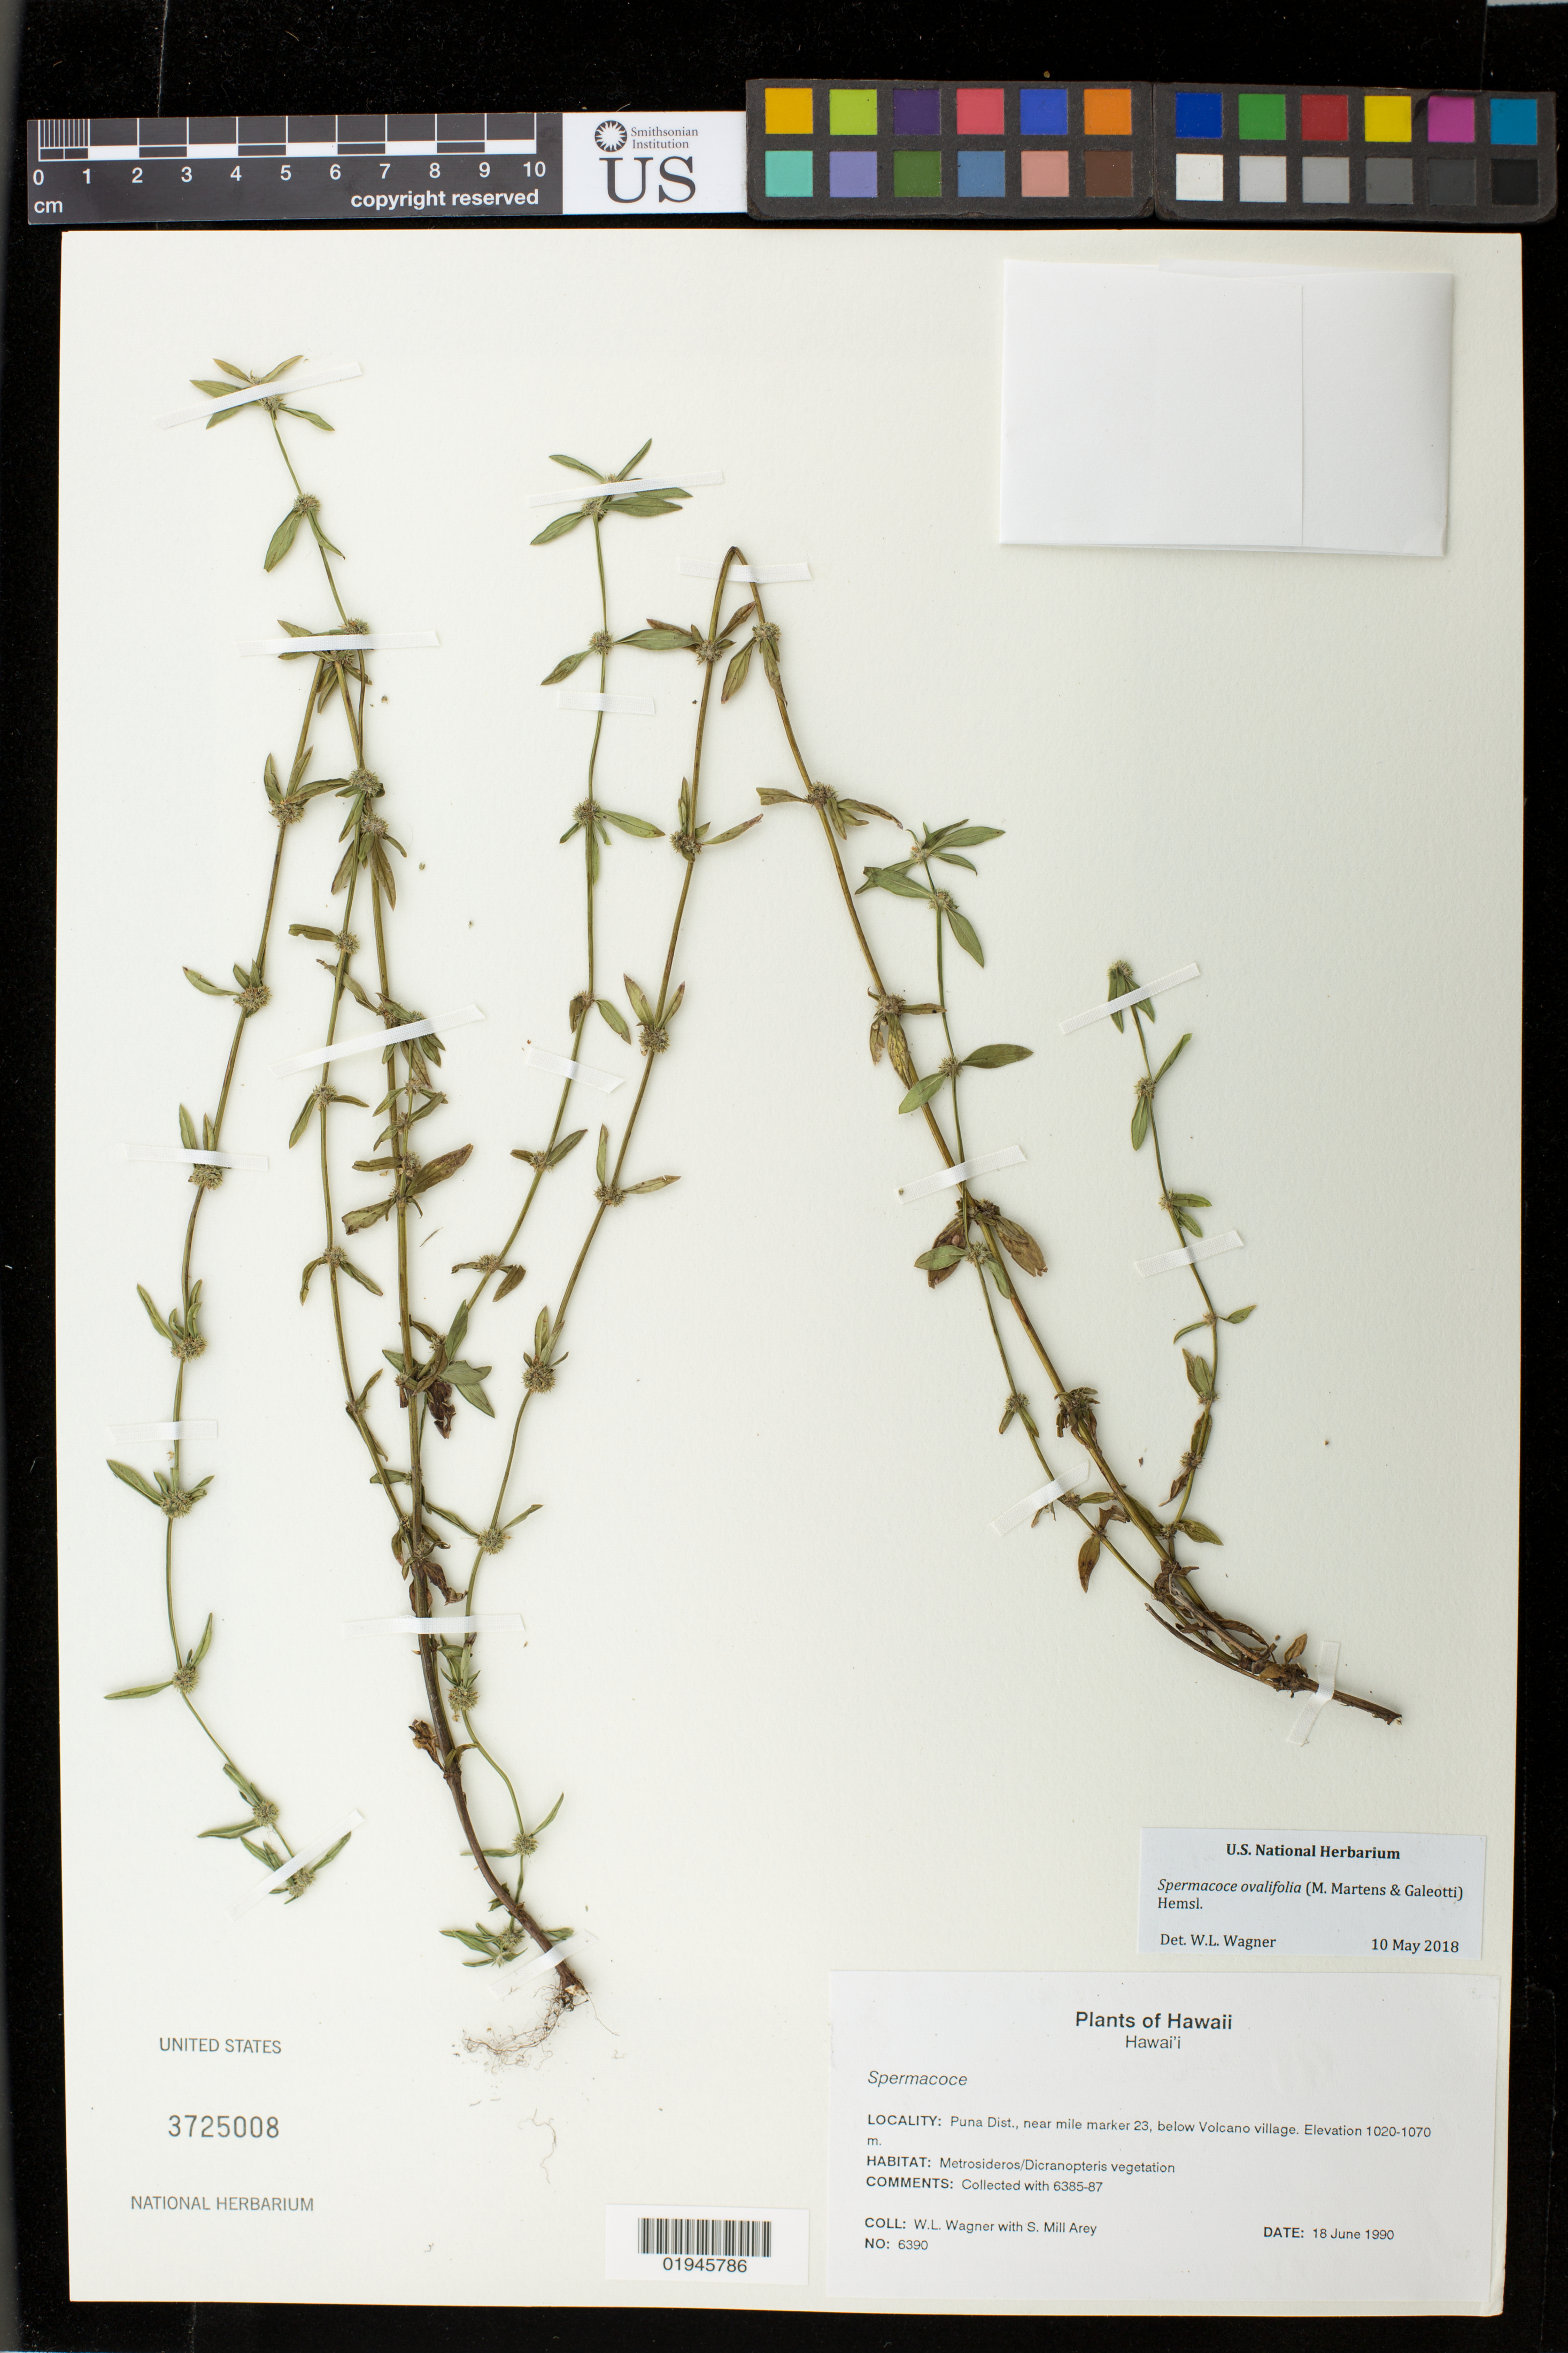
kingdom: Plantae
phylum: Tracheophyta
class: Magnoliopsida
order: Gentianales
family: Rubiaceae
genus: Spermacoce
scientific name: Spermacoce prostrata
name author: Aubl.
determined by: Wagner, W. L., (BOT), Smithsonian Institution - National Museum of Natural History (UNITED STATES)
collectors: W. L. Wagner & S. Arey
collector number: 6390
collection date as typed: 18 Jun 1990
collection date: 1990-06-18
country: United States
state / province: Hawaii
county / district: Hawaii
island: Hawaii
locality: Puna District, near mile marker 23, below Volcano Village, Hawaii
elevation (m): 1020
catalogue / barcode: US 3725008